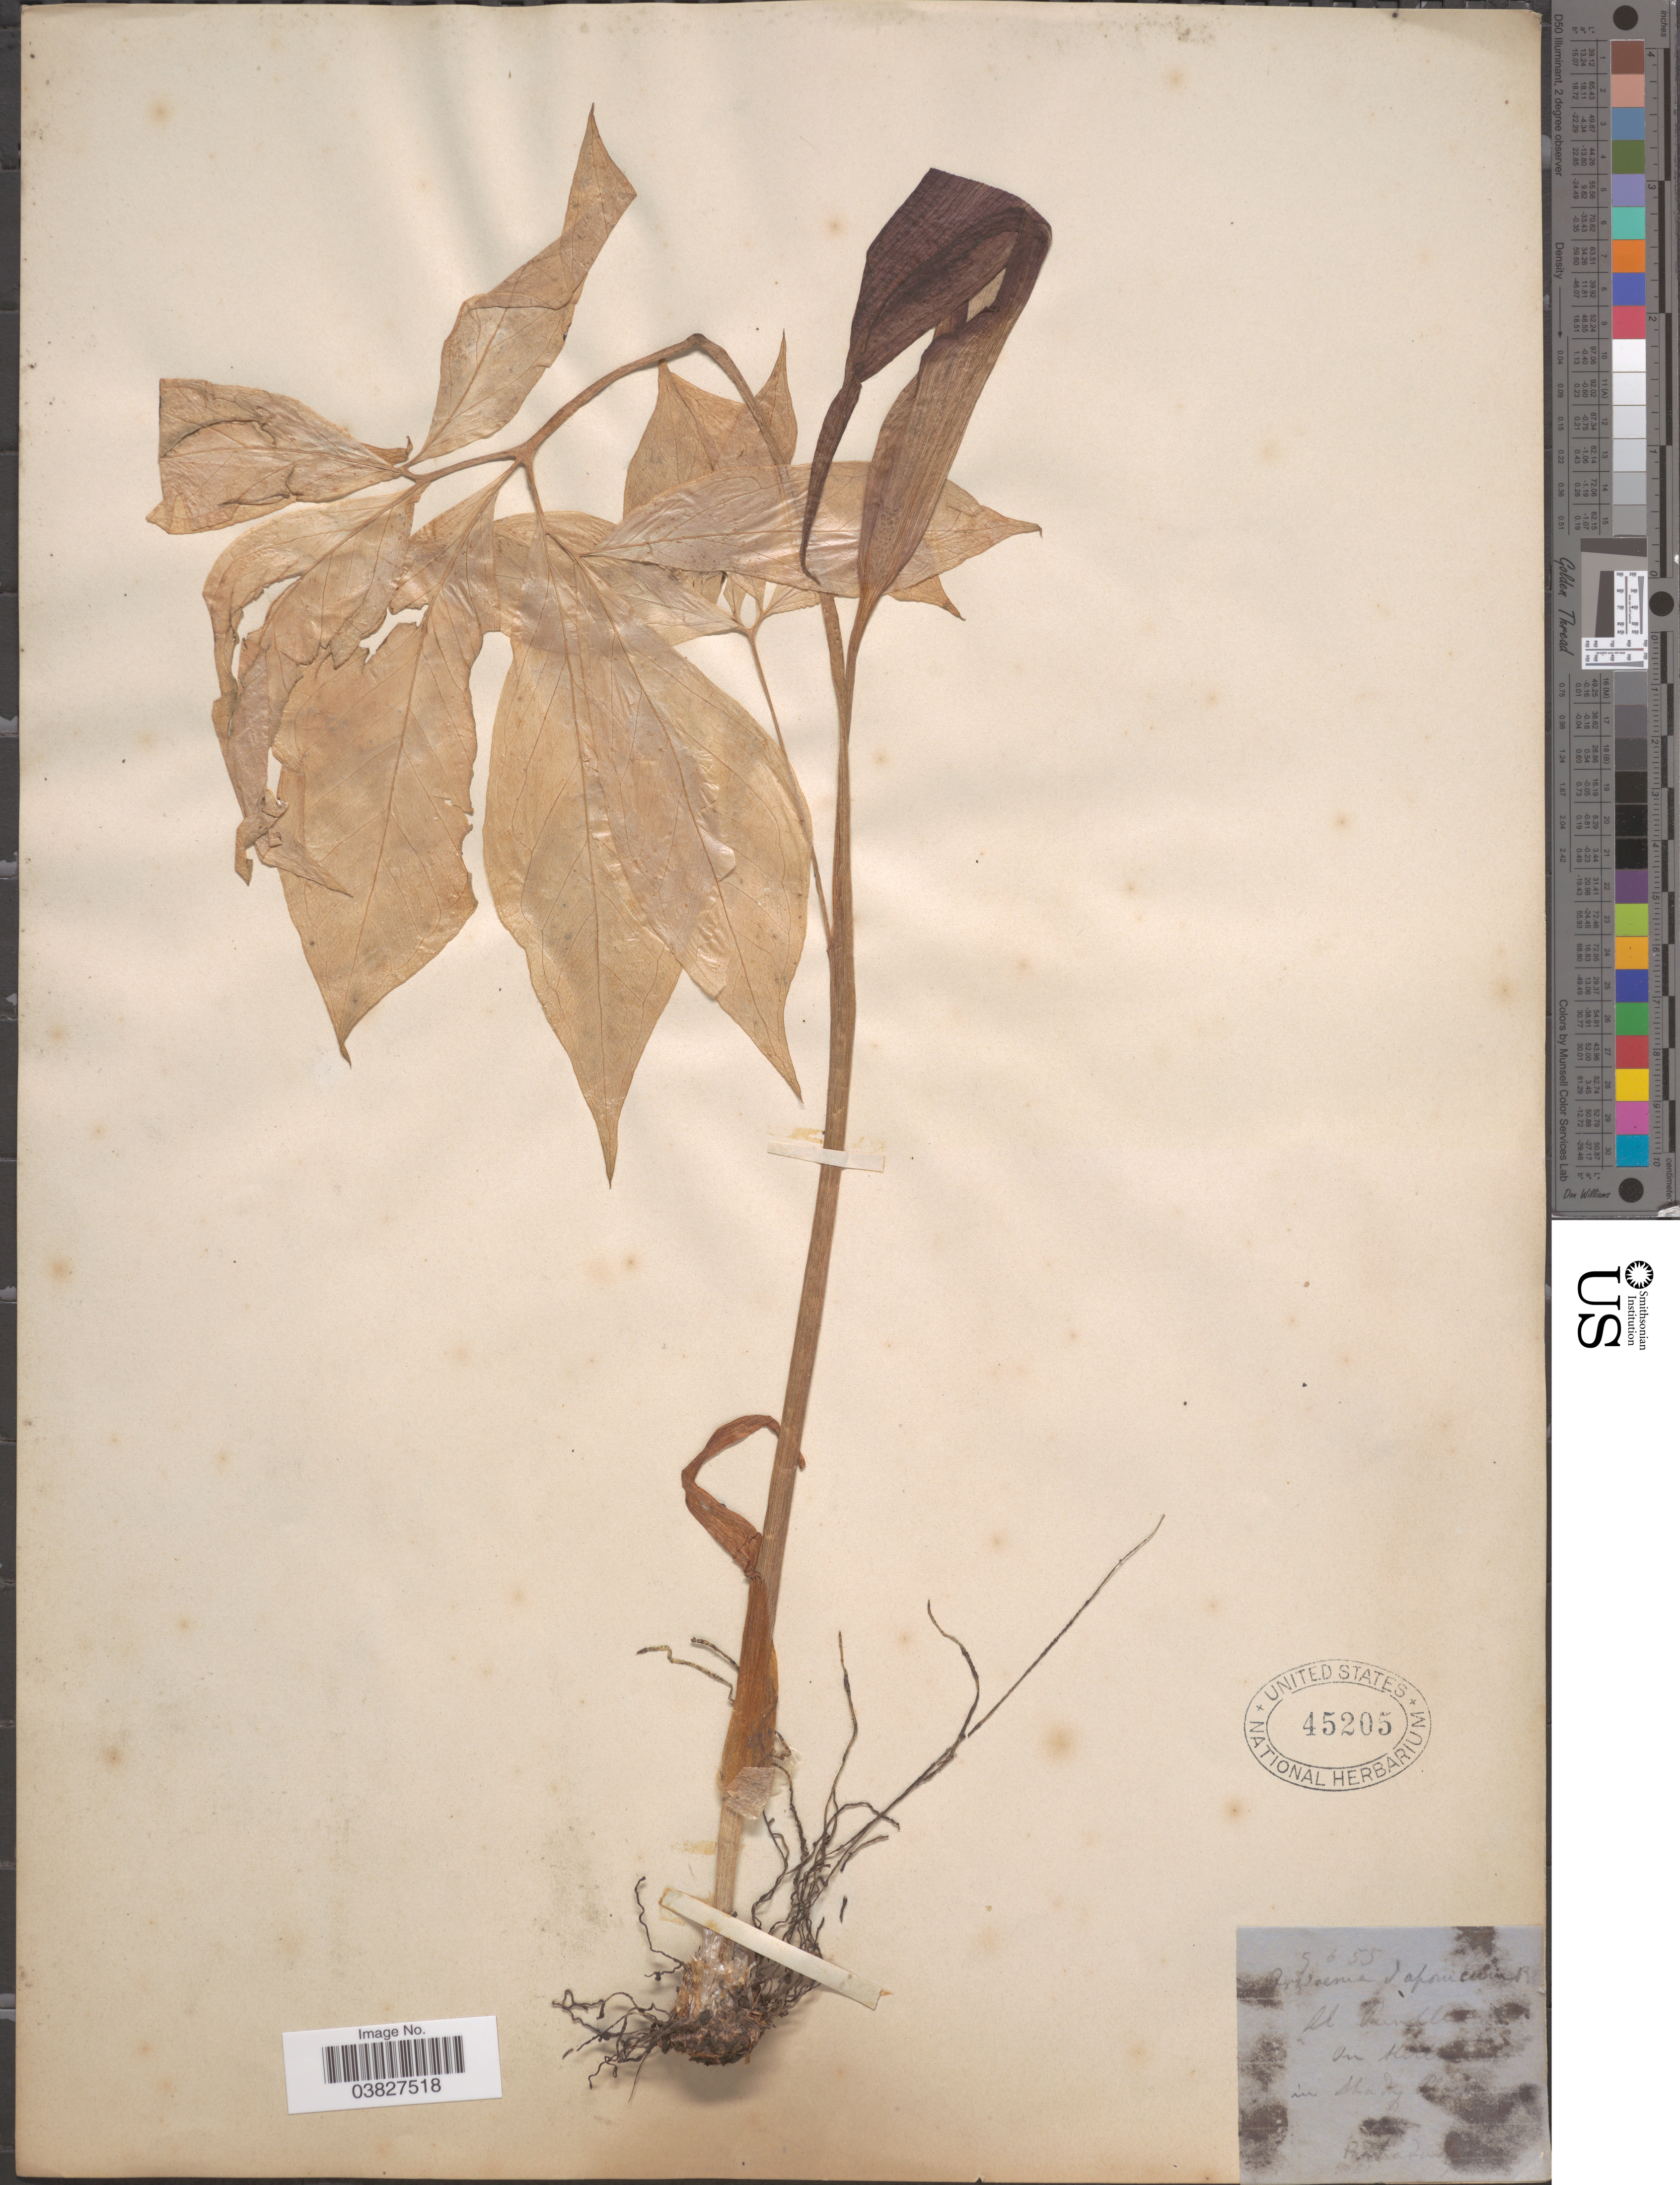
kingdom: Plantae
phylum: Tracheophyta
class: Liliopsida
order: Alismatales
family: Araceae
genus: Arisaema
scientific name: Arisaema serratum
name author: Schott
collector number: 5655?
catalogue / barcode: US 45205